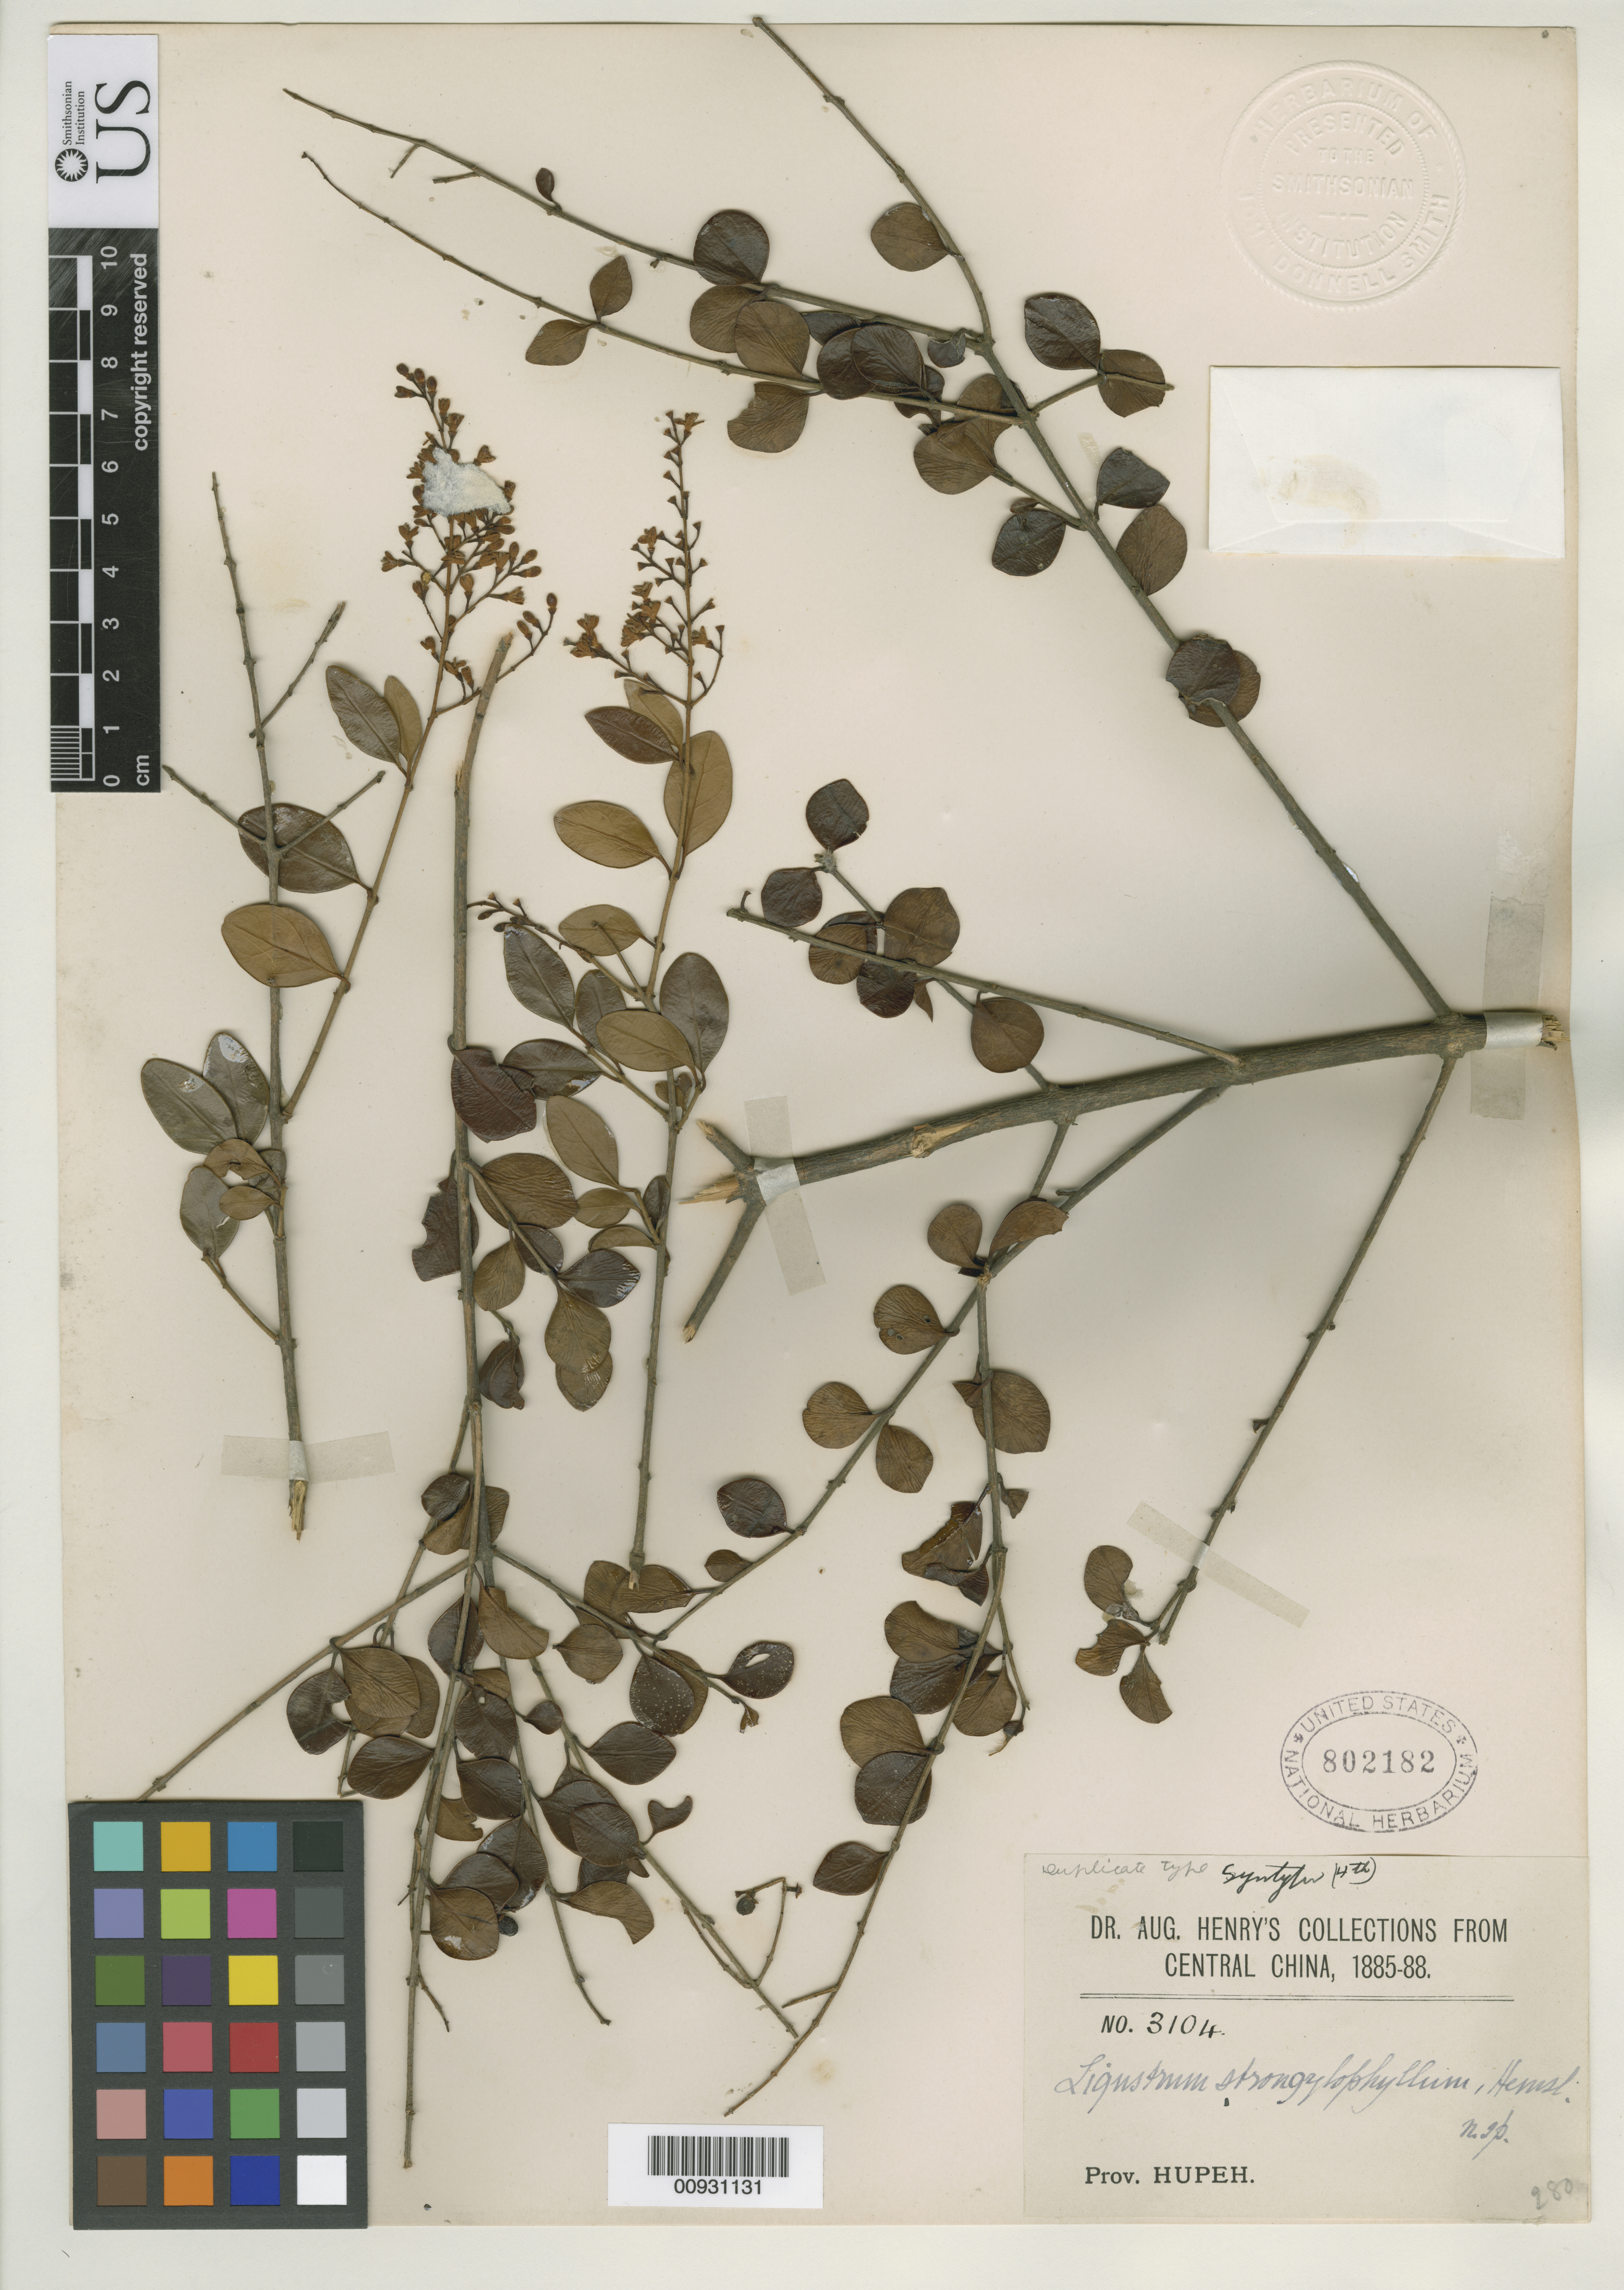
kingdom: Plantae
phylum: Tracheophyta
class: Magnoliopsida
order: Lamiales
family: Oleaceae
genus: Ligustrum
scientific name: Ligustrum strongylophyllum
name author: Hemsl.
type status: Syntype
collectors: A. Henry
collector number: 3104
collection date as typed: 1885 to 1888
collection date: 1885/1888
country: China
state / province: Hubei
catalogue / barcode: US 802182